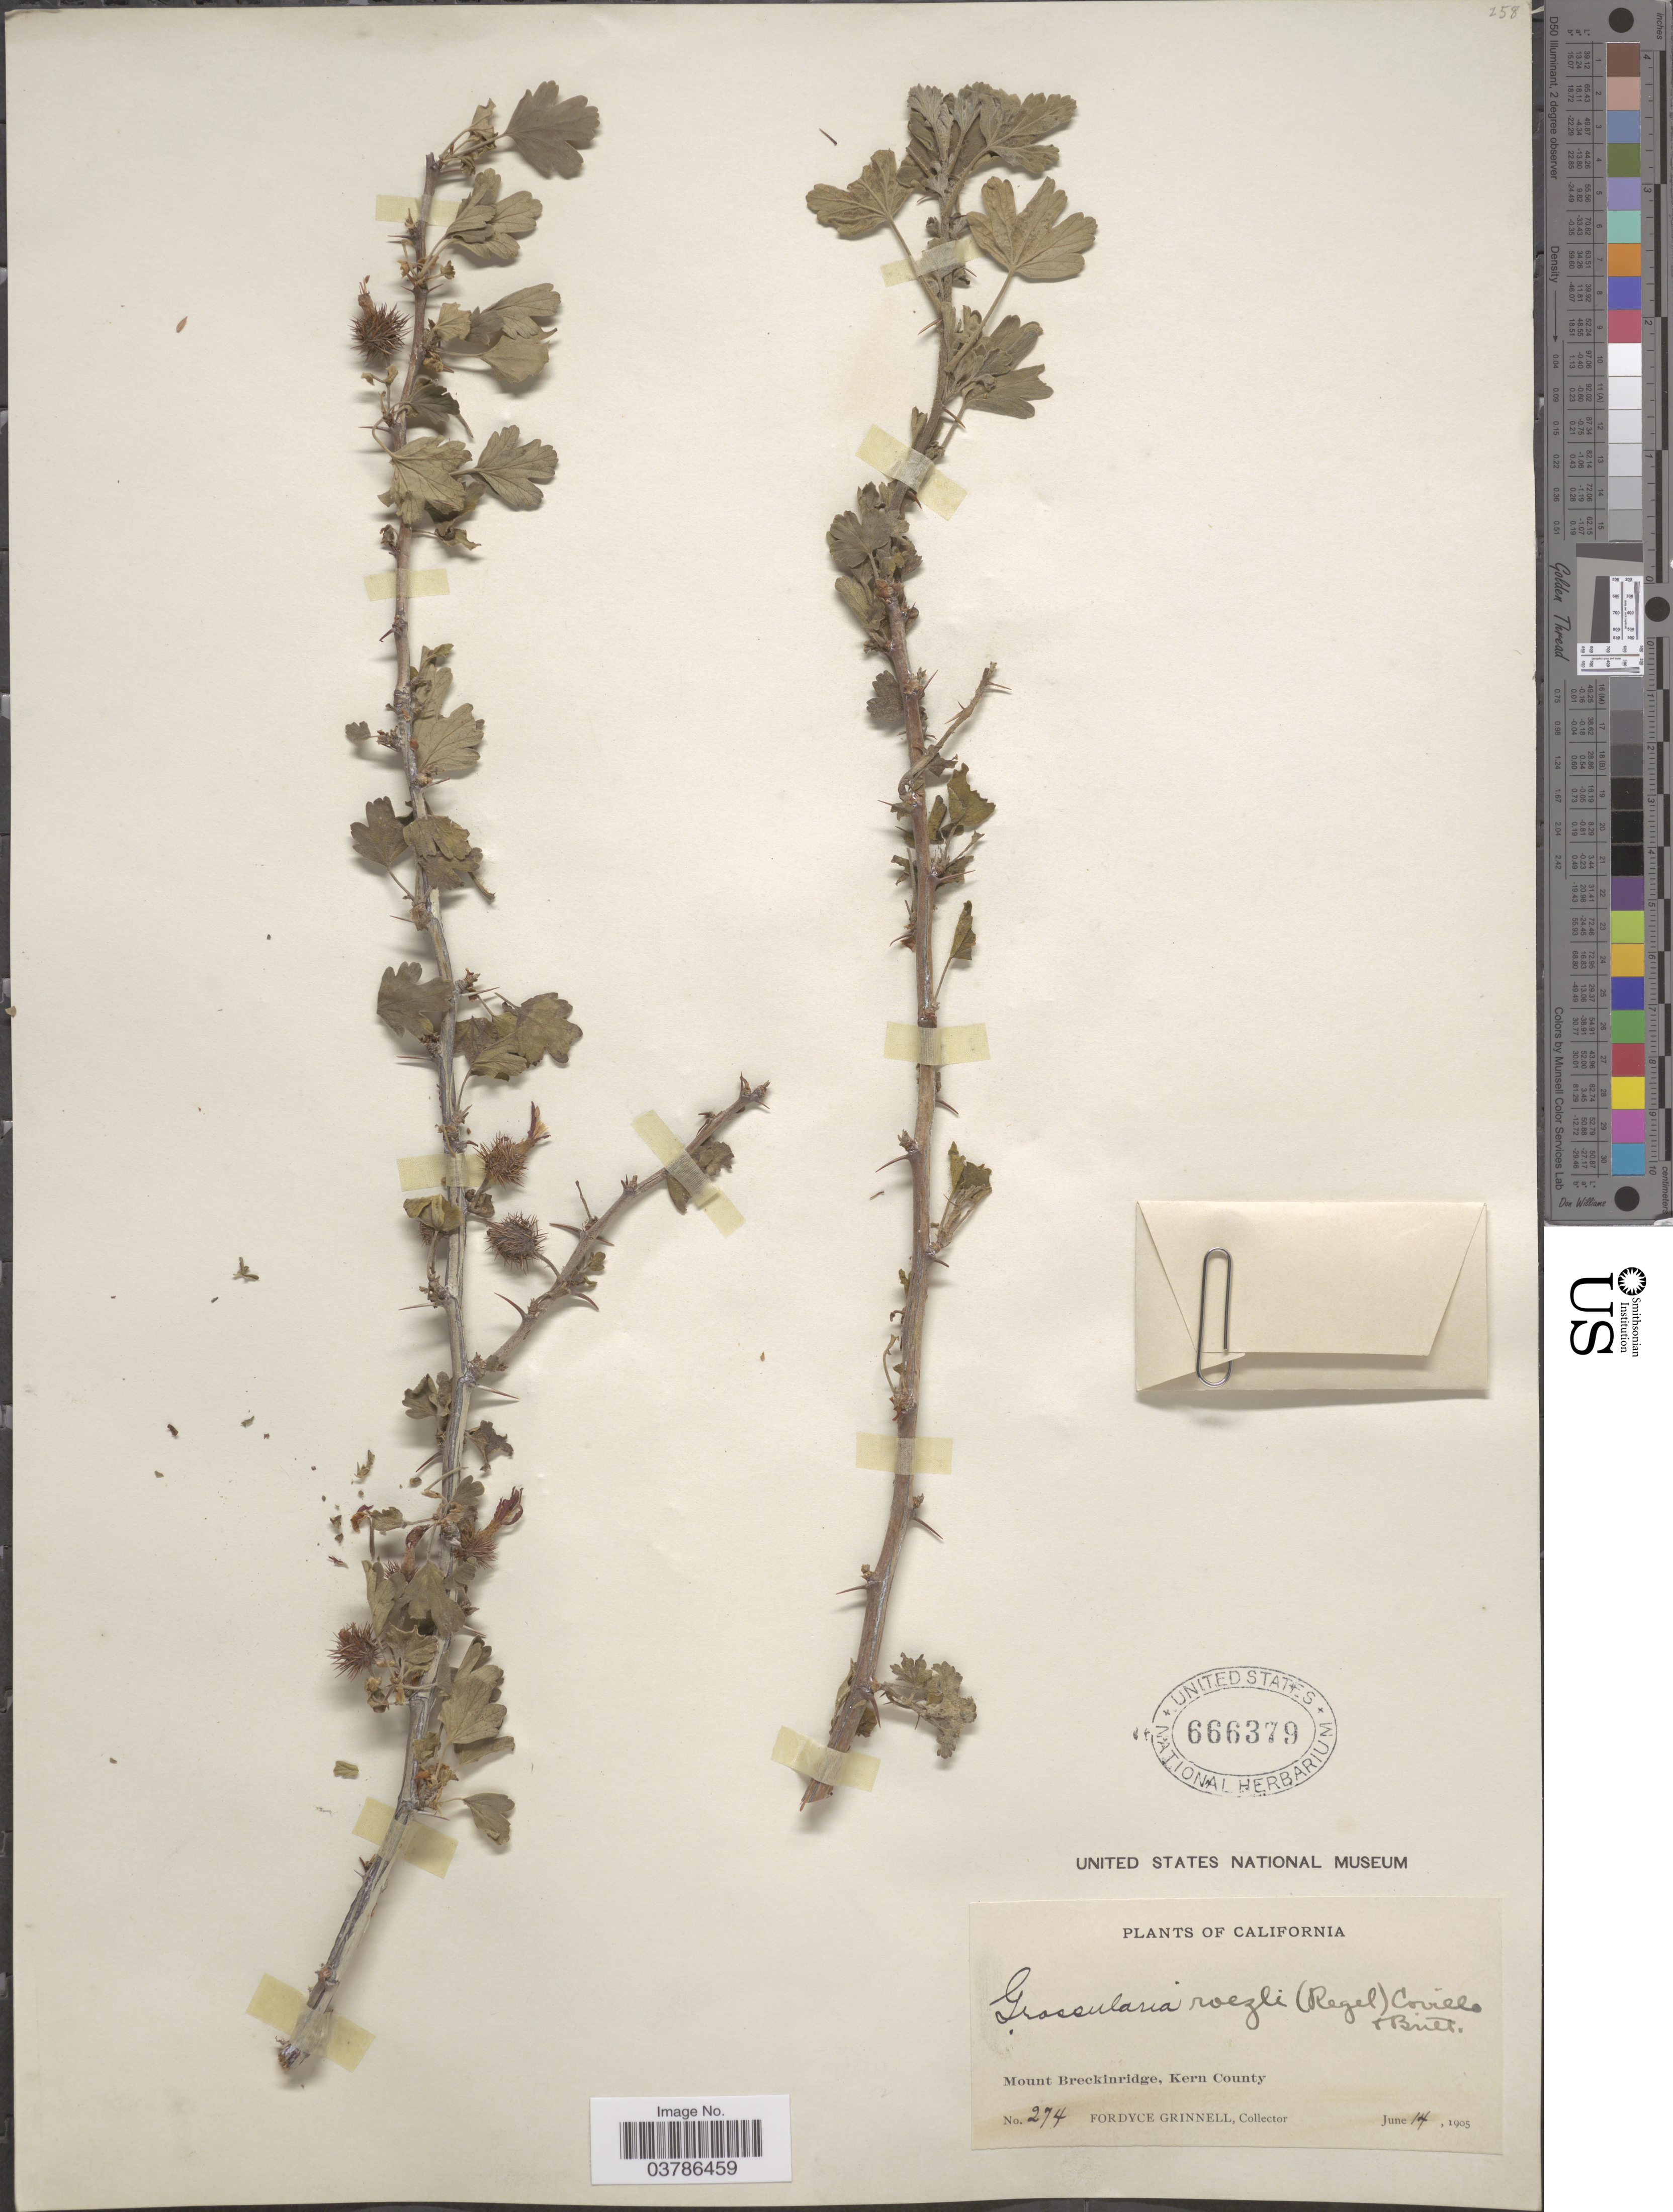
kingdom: Plantae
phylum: Tracheophyta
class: Magnoliopsida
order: Saxifragales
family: Grossulariaceae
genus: Ribes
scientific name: Ribes roezlii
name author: Regel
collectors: F. Grinnell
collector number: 274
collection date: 1905-06-14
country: United States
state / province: California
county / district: Kern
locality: Mount Breckinridge, Kern County.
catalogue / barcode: US 666379